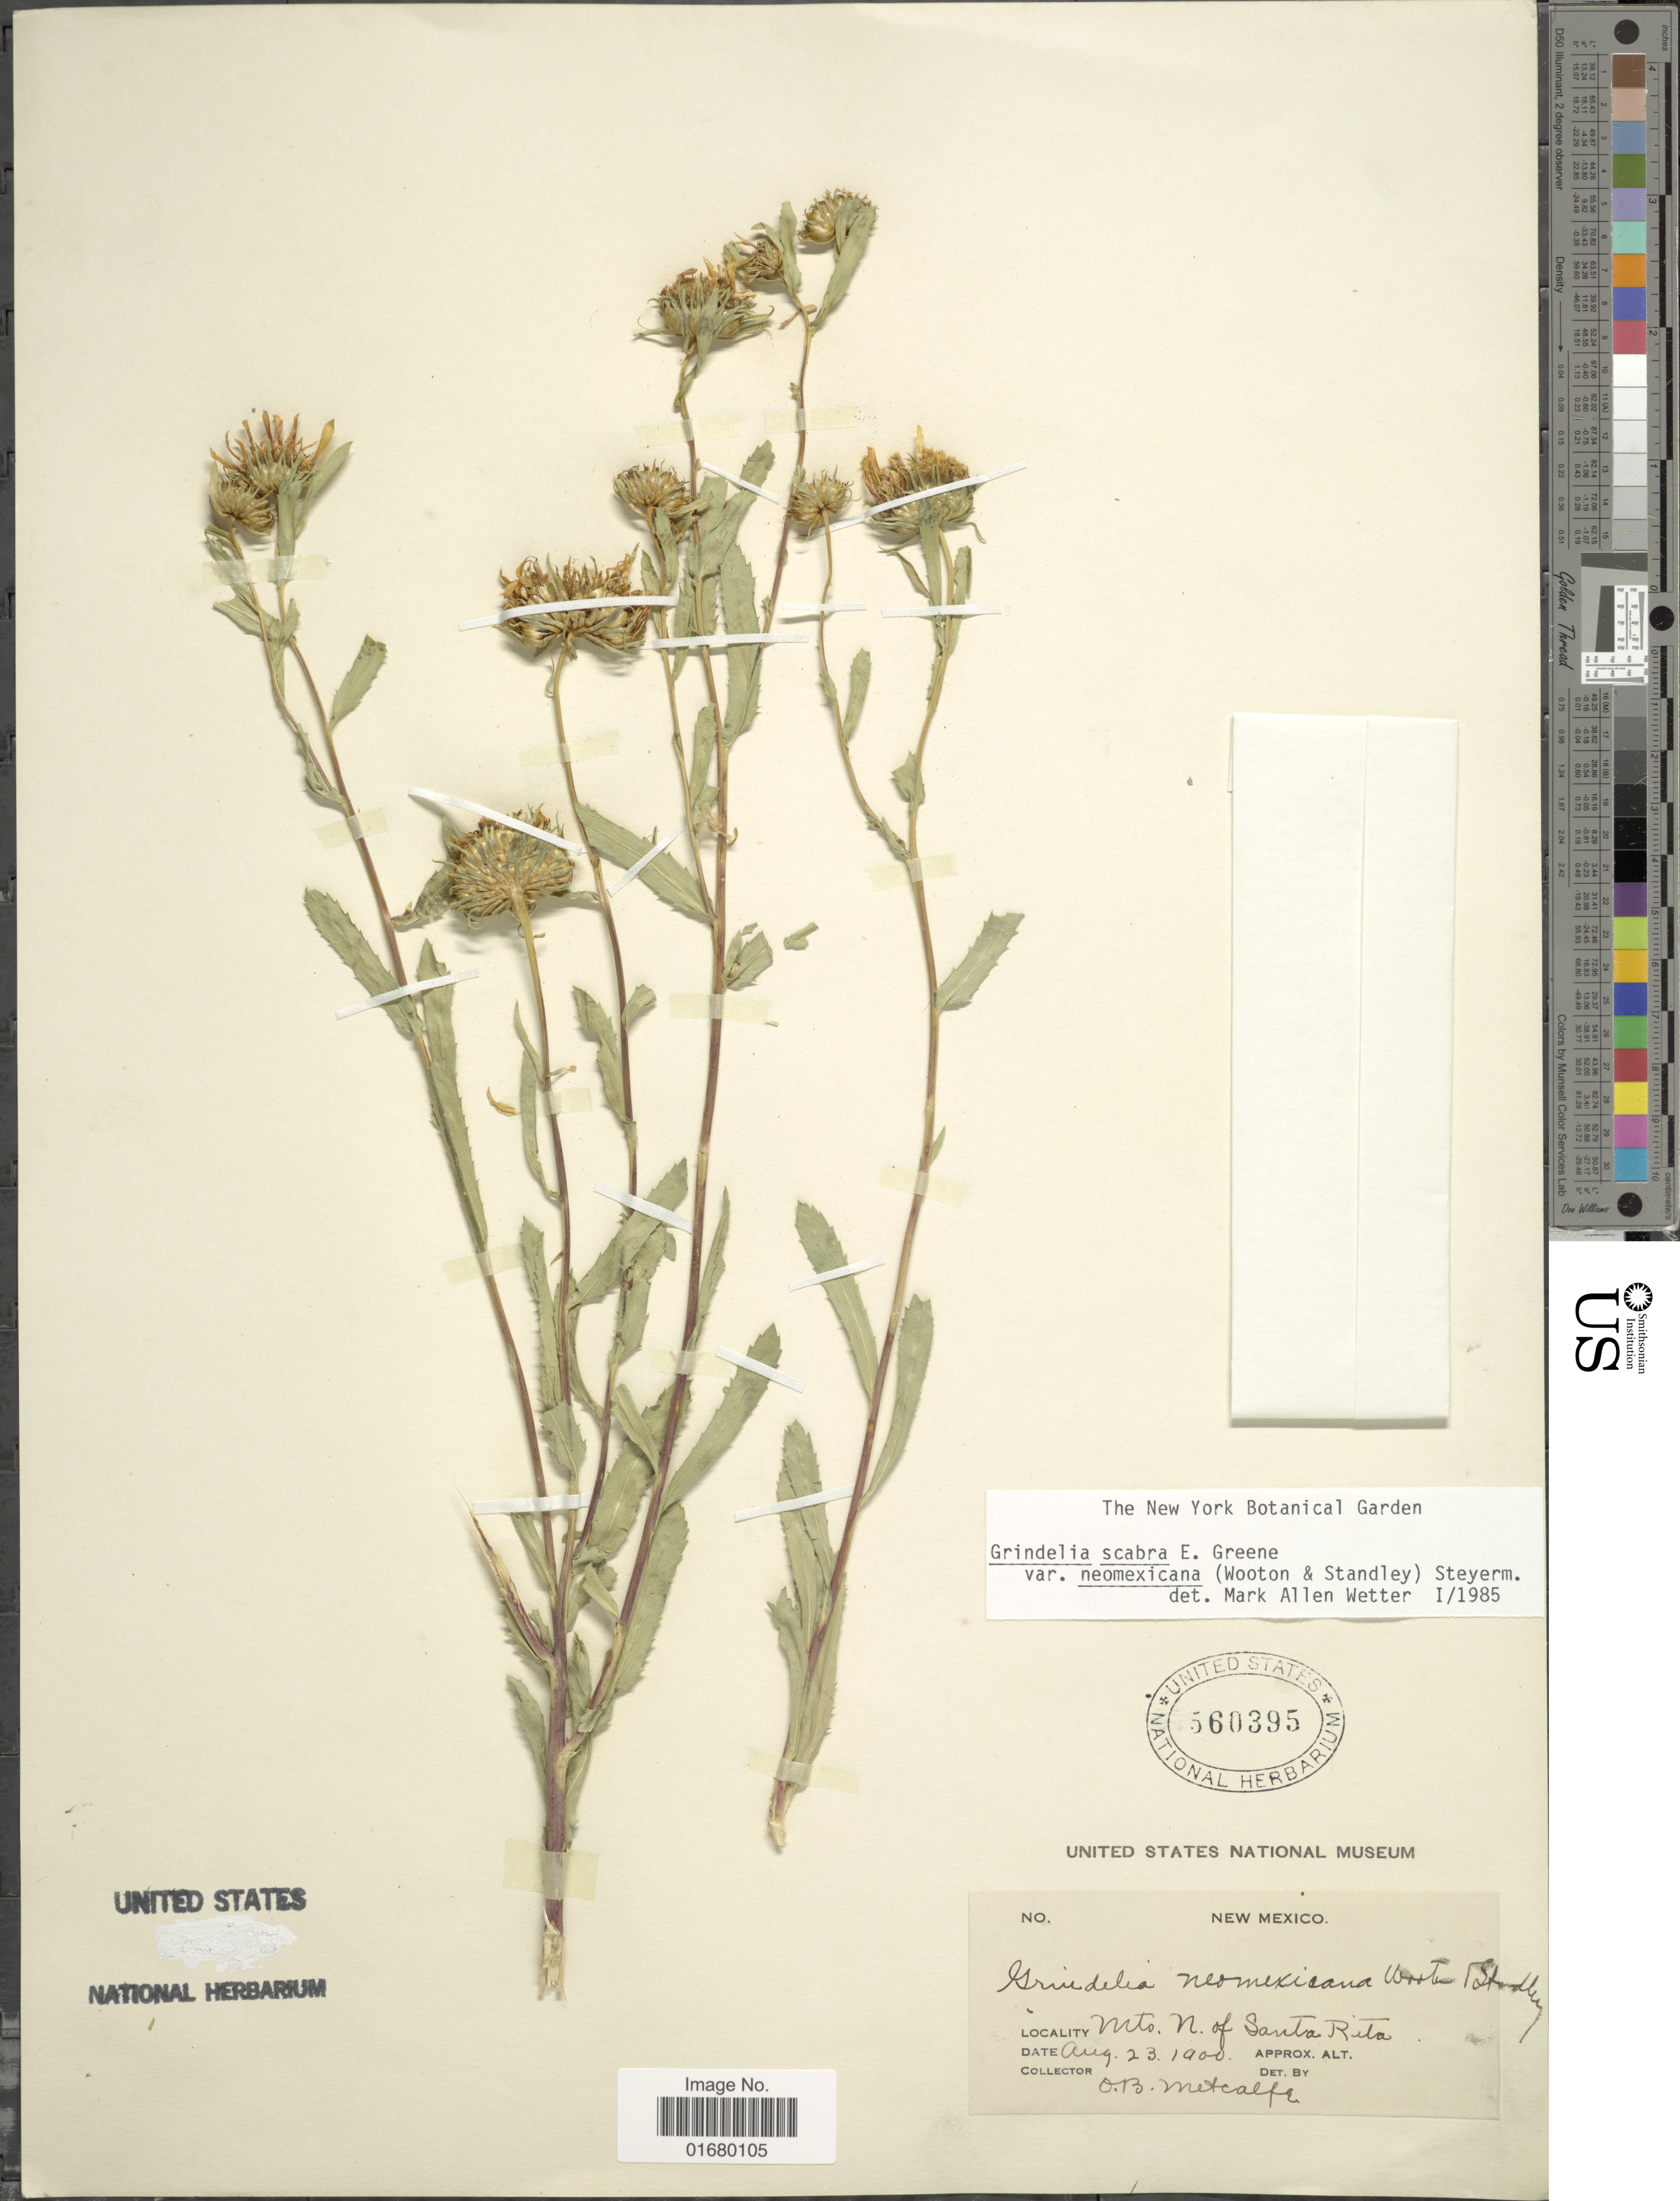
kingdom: Plantae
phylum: Tracheophyta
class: Magnoliopsida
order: Asterales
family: Asteraceae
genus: Grindelia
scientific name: Grindelia scabra var. neomexicana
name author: (Wooton & Standl.) Steyerm.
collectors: O. B. Metcalfe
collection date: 1900-08-23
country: United States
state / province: New Mexico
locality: Mts. N. of Santa Rita.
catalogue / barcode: US 560395